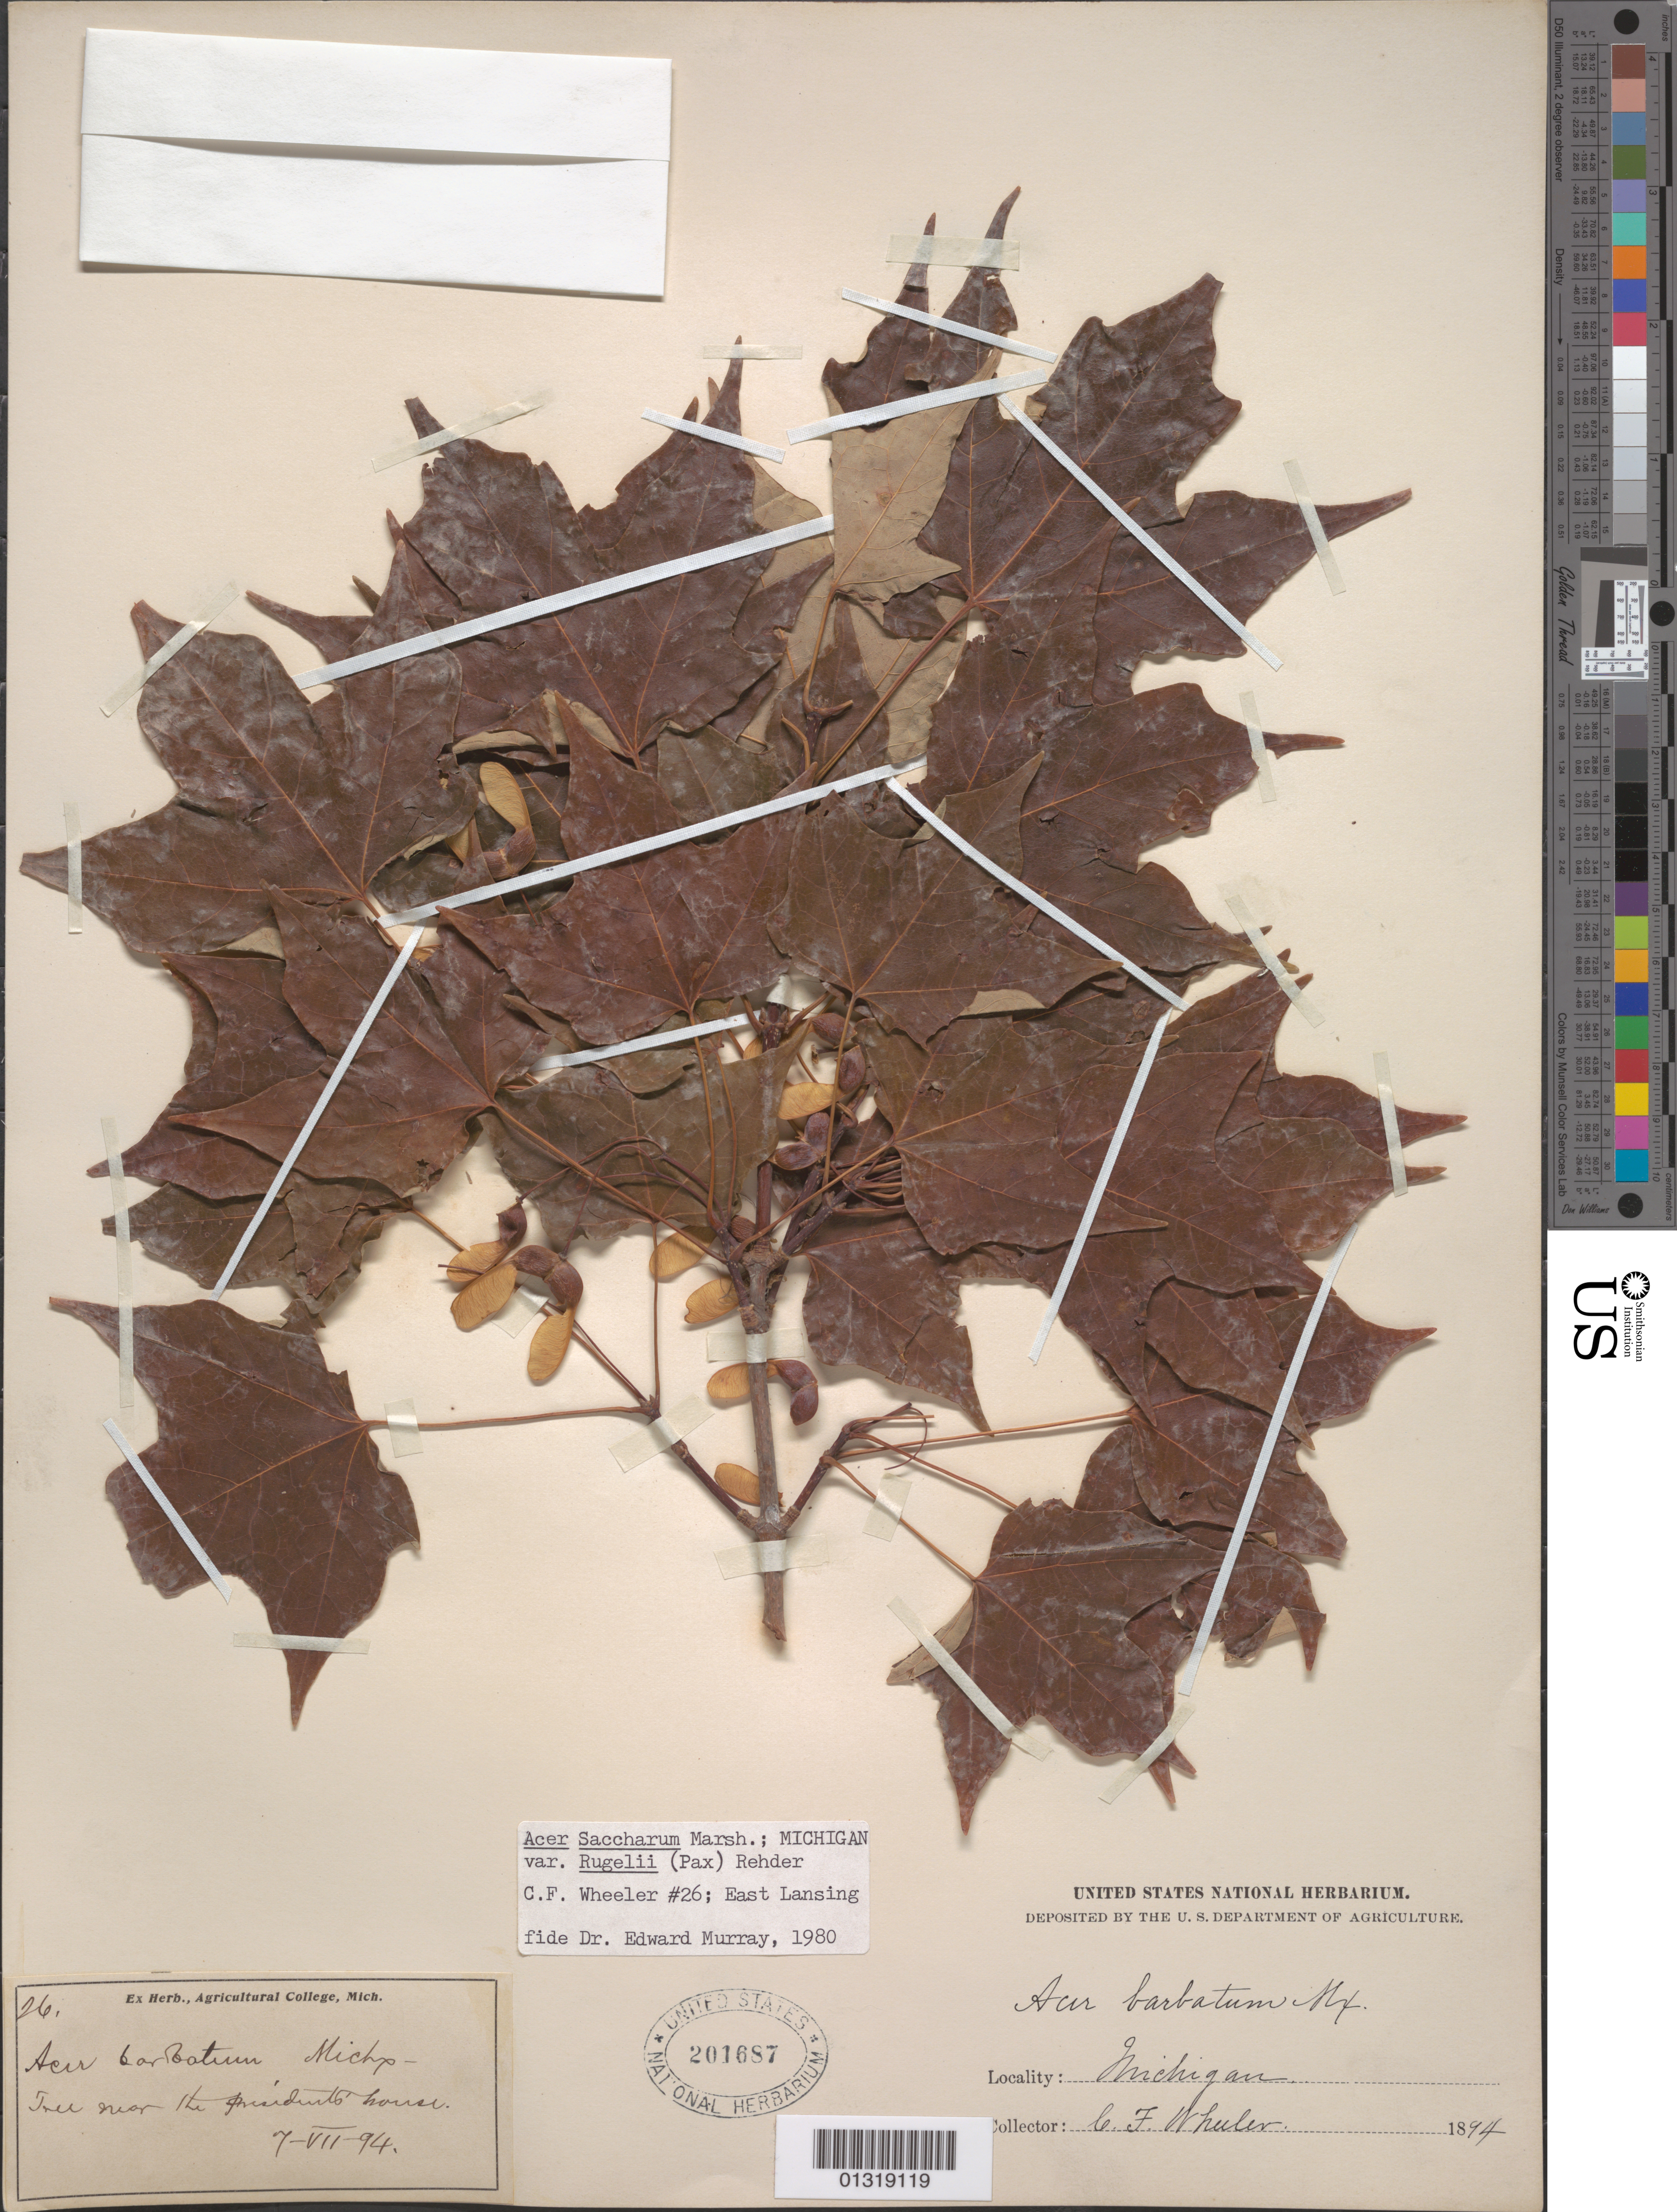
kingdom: Plantae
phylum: Tracheophyta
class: Magnoliopsida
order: Sapindales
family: Sapindaceae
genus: Acer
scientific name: Acer saccharum var. rugelii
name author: (Pax) Rehder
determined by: Murray, Edward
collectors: C. Wheeler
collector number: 26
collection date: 1894-07-07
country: United States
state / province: Michigan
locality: Agricultural College [East Lansing, MI?], near the President's house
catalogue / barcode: US 201687